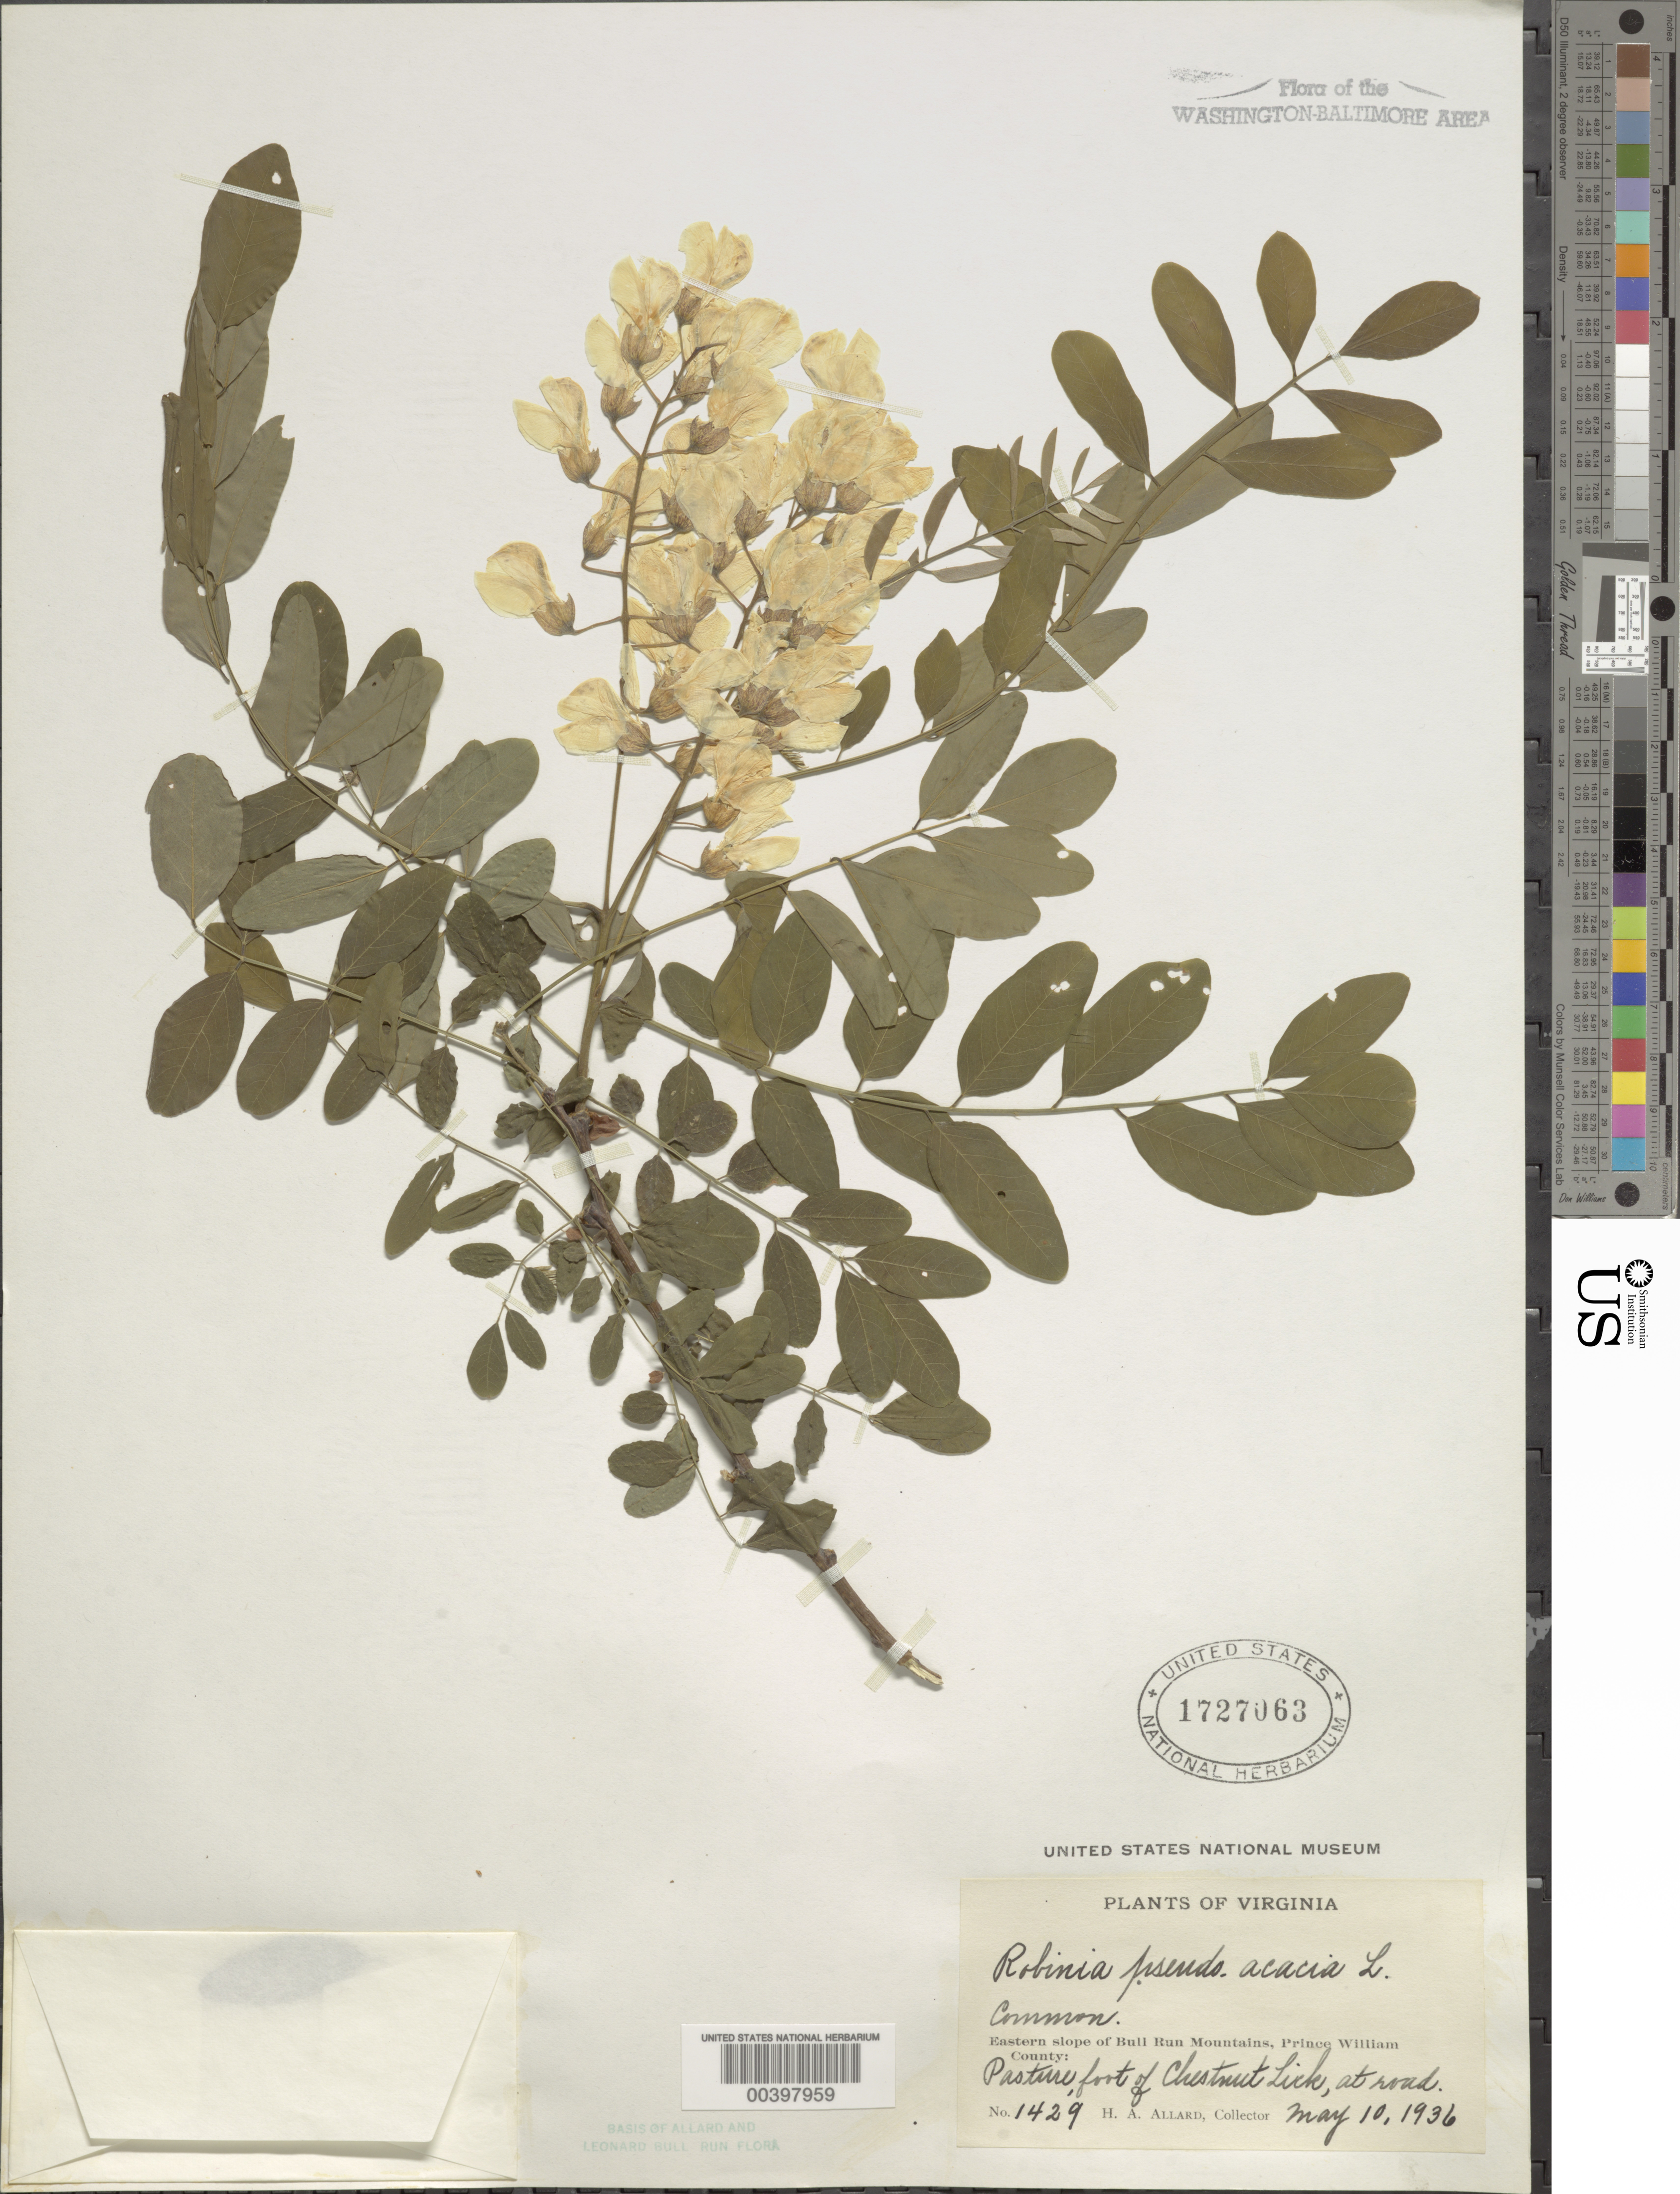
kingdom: Plantae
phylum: Tracheophyta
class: Magnoliopsida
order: Fabales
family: Fabaceae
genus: Robinia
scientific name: Robinia pseudoacacia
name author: L.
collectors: H. A. Allard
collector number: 1429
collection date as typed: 10 May 1936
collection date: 1936-05-10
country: United States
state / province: Virginia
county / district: Prince William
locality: Foot of Chestnut Lick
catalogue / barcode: US 1727063